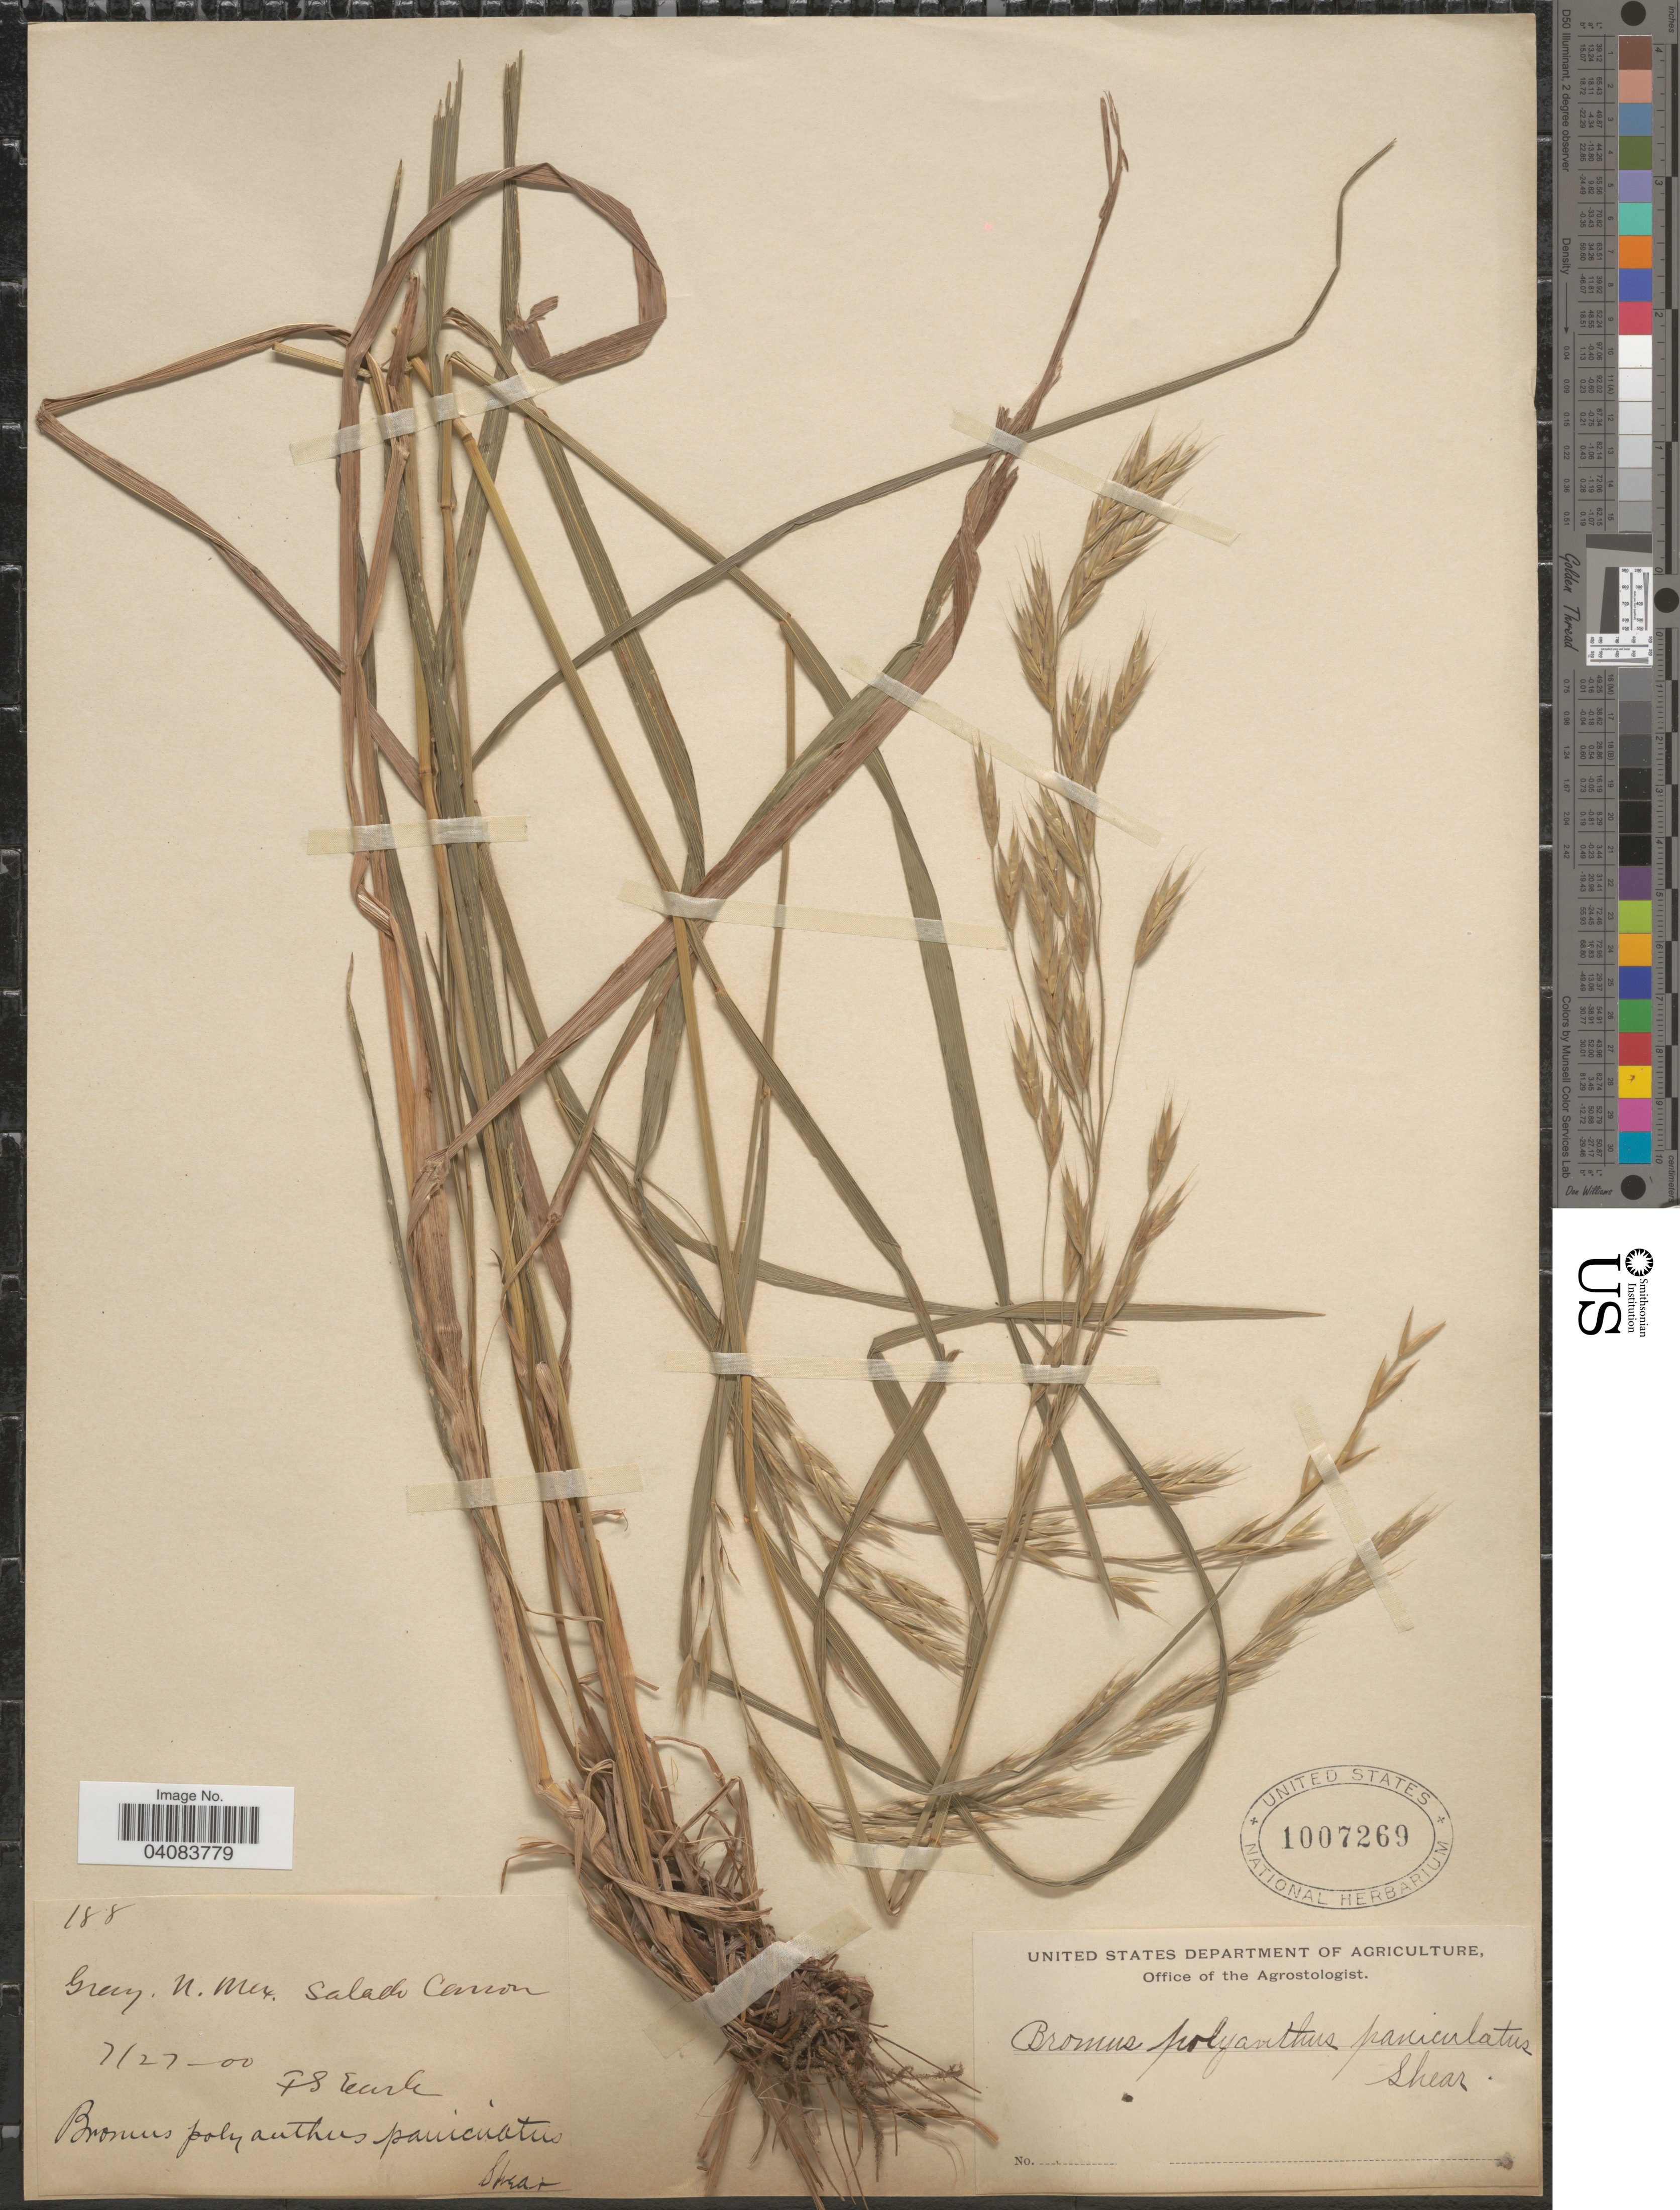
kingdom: Plantae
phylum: Tracheophyta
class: Liliopsida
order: Poales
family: Poaceae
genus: Bromus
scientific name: Bromus polyanthus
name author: Scribn. ex Shear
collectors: F. S. Earle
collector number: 188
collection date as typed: Transcribed d/m/y: 27/7/0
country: United States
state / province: New Mexico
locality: Gray. Salade Canon.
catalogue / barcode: US 1007269